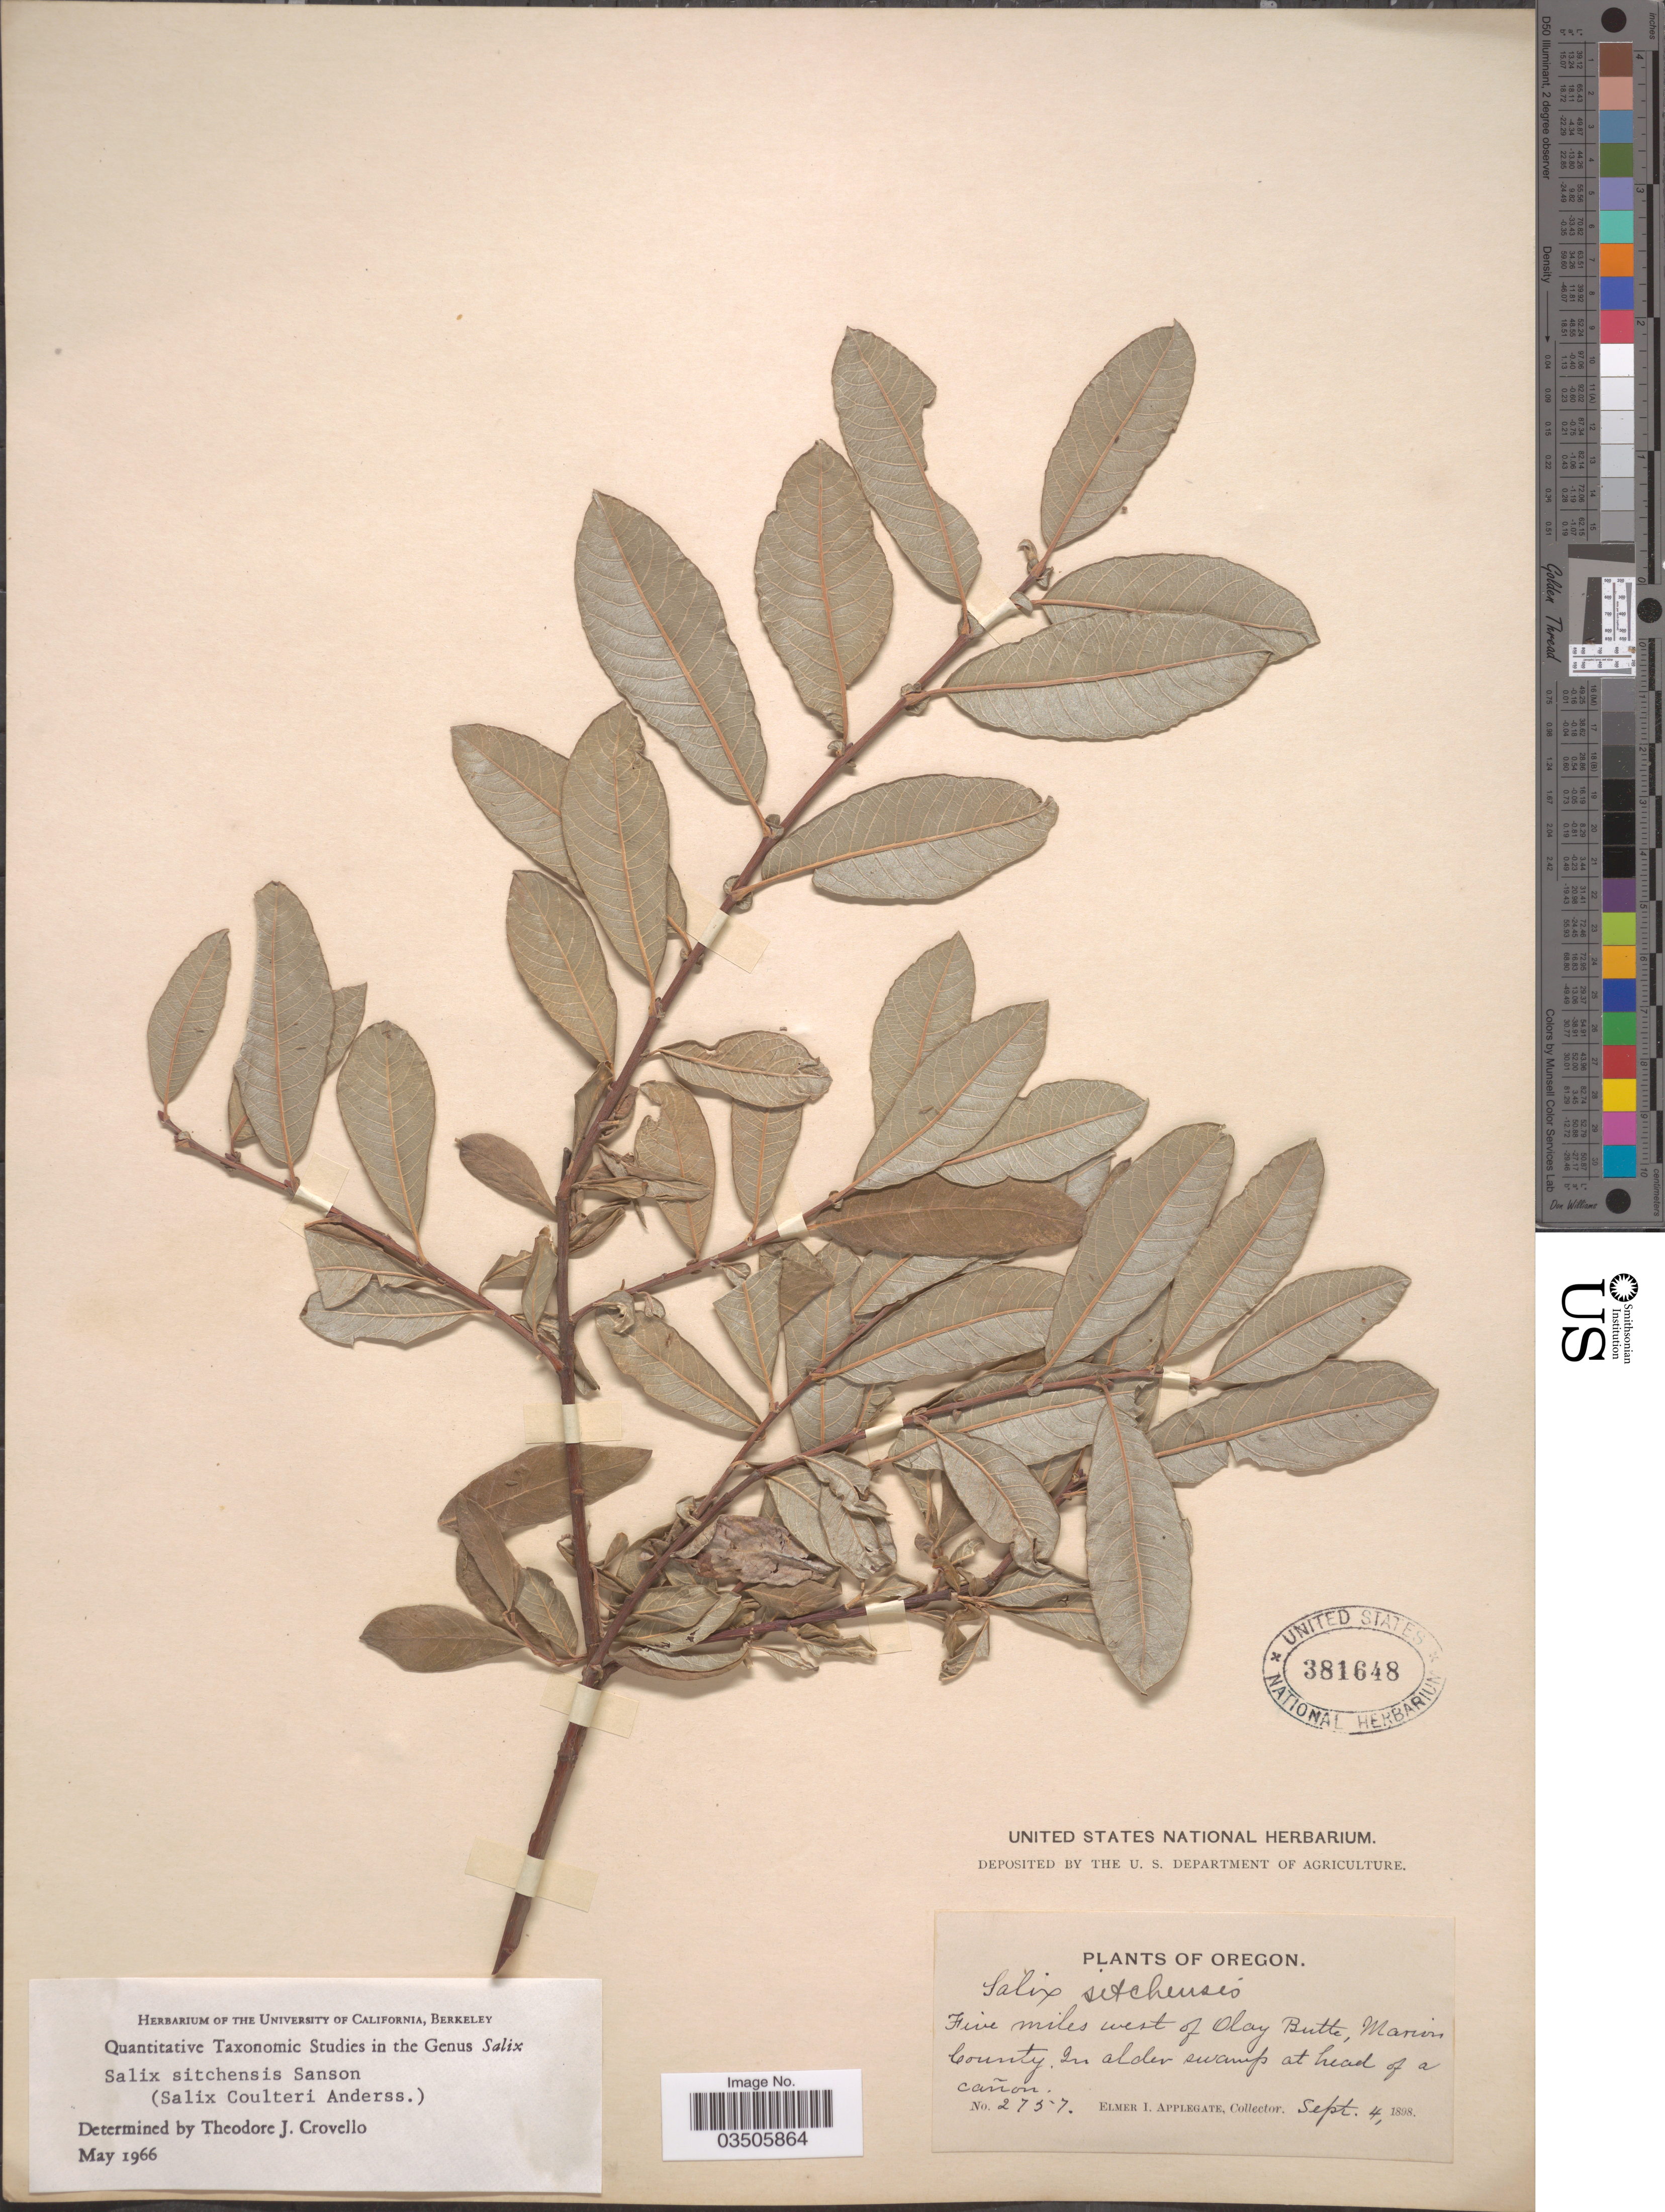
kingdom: Plantae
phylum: Tracheophyta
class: Magnoliopsida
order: Malpighiales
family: Salicaceae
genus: Salix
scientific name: Salix sitchensis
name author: Sanson ex Bong.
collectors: E. I. Applegate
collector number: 2757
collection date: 1898-09-04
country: United States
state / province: Oregon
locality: Five miles west of Olay Butte, Marion County. In older swamp at head of a cañon.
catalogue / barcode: US 381648